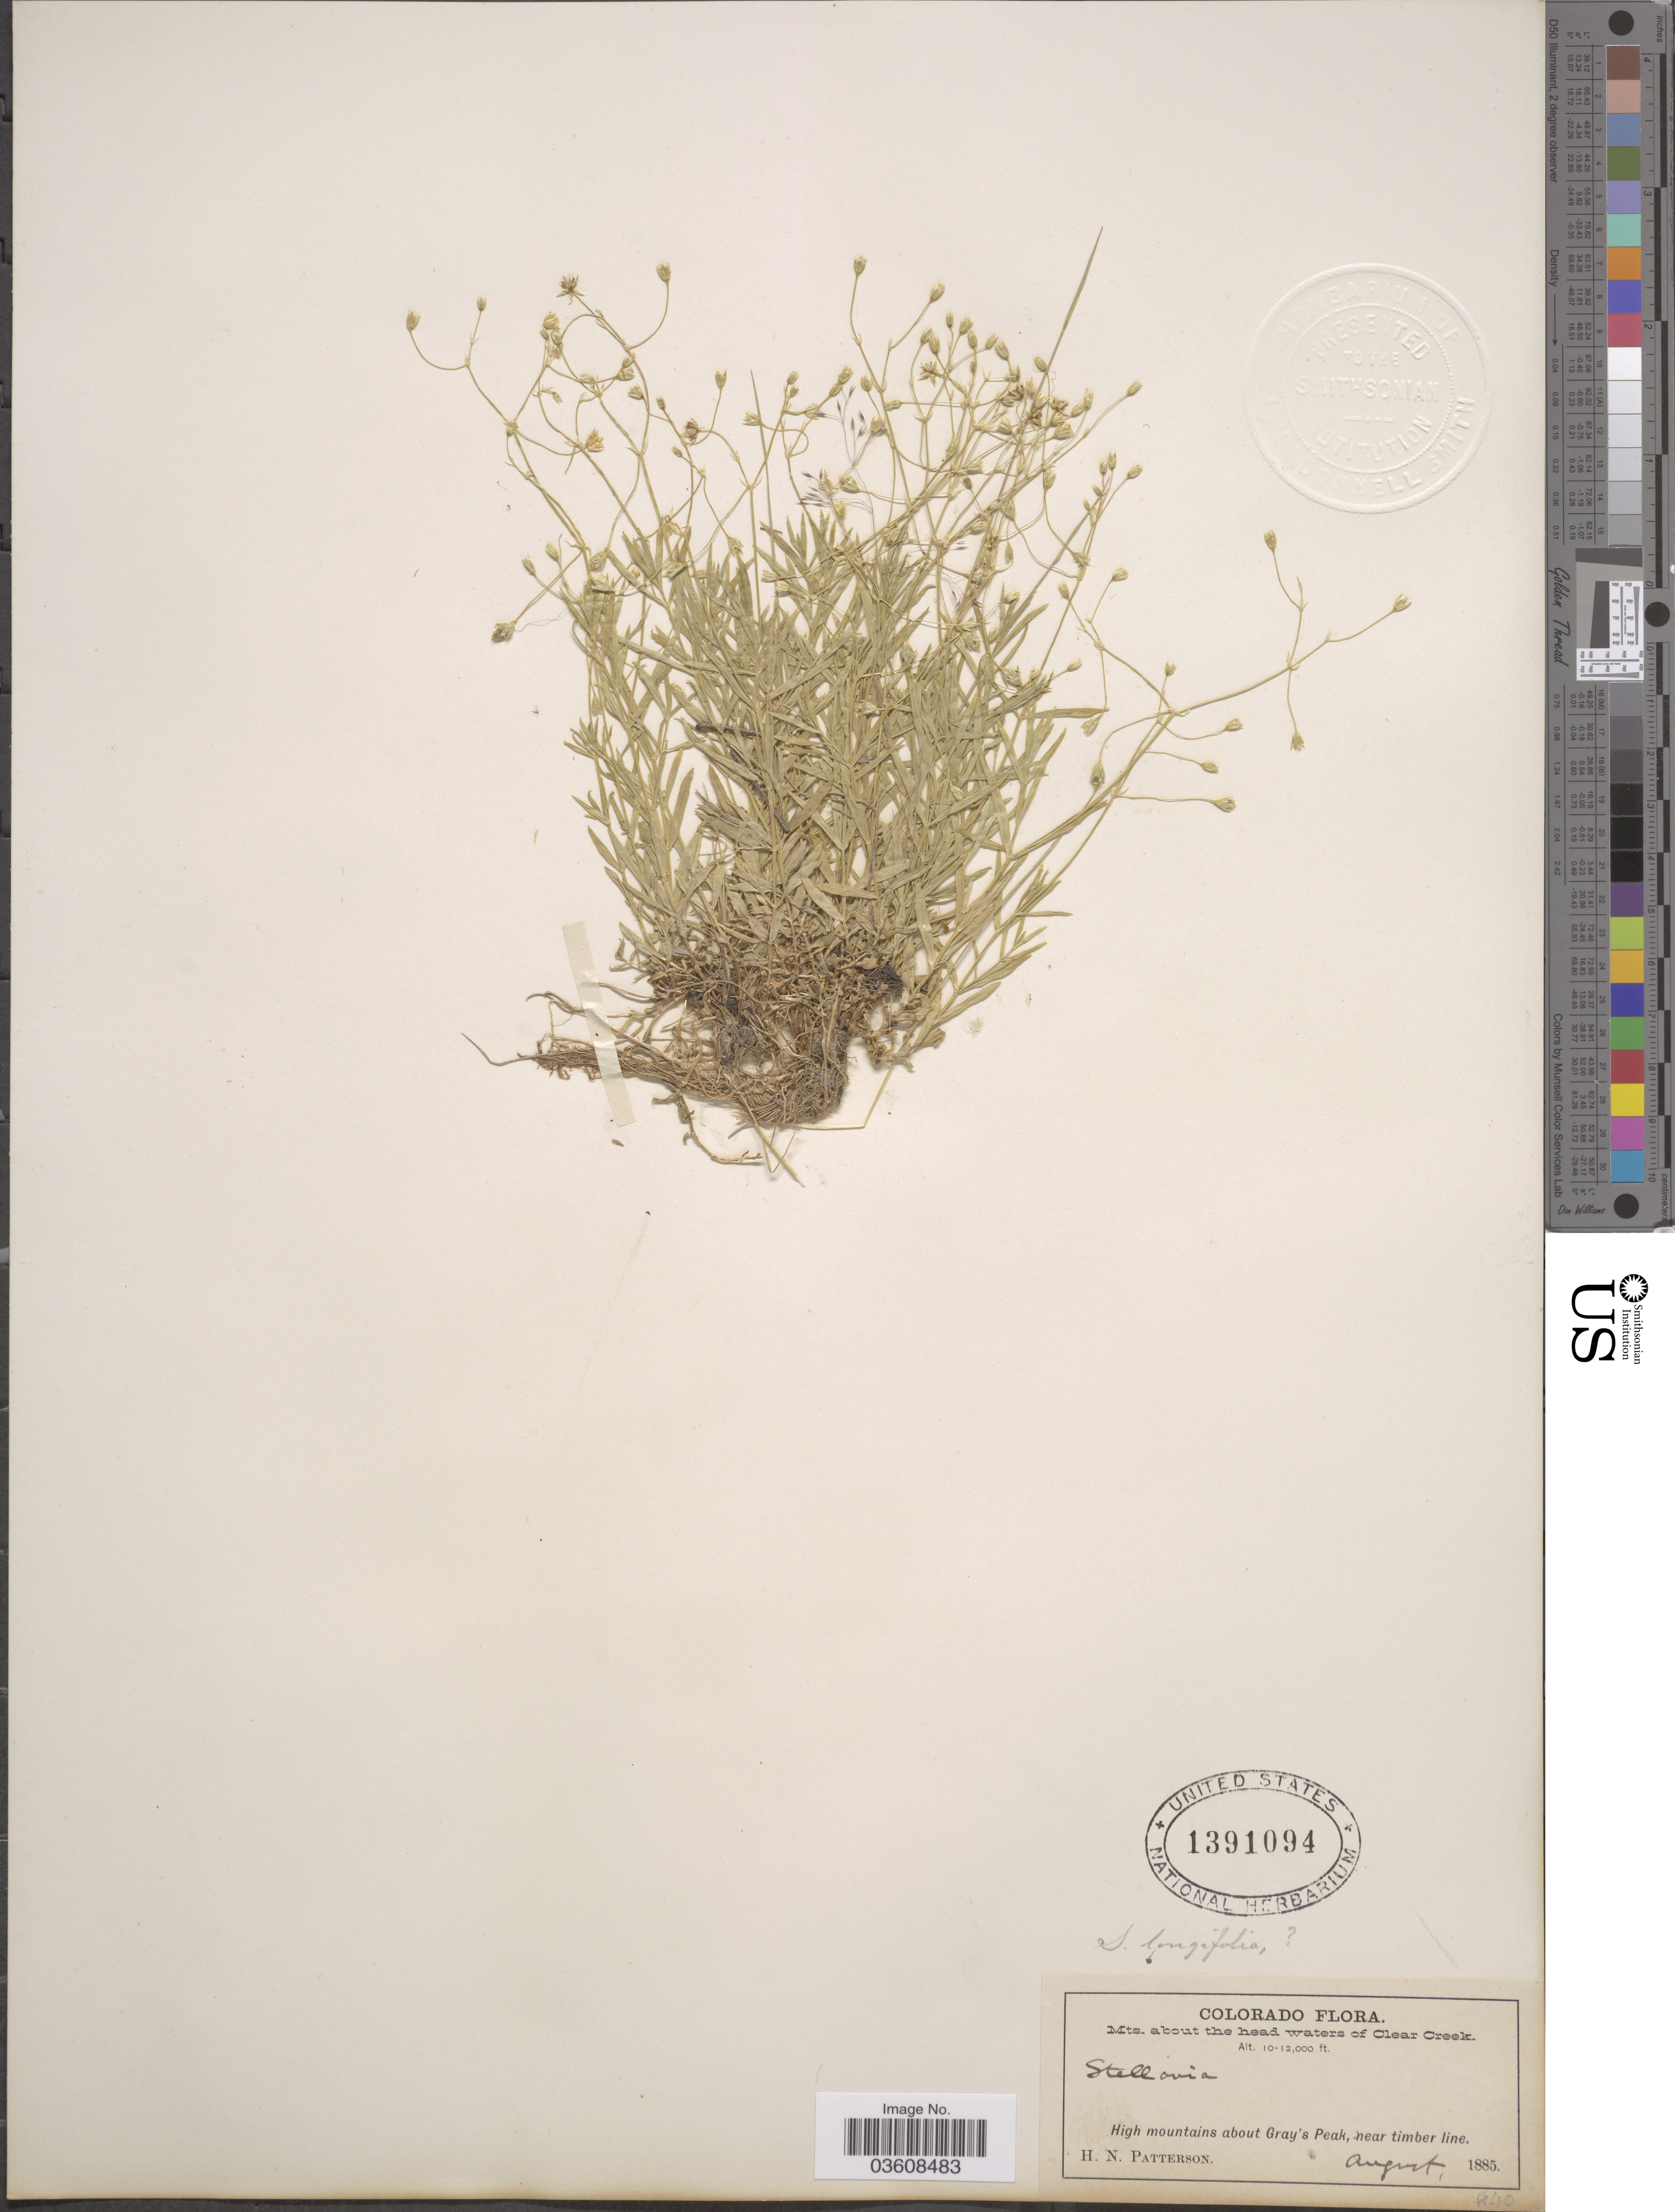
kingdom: Plantae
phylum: Tracheophyta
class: Magnoliopsida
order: Caryophyllales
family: Caryophyllaceae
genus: Stellaria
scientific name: Stellaria longifolia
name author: Muhl. ex Willd.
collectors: H. N. Patterson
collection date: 1885-08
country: United States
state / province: Colorado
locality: Mts. about the head waters of Clear Creek. High mountains about Grey's Peak, near timber line.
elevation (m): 3048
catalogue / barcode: US 1391094